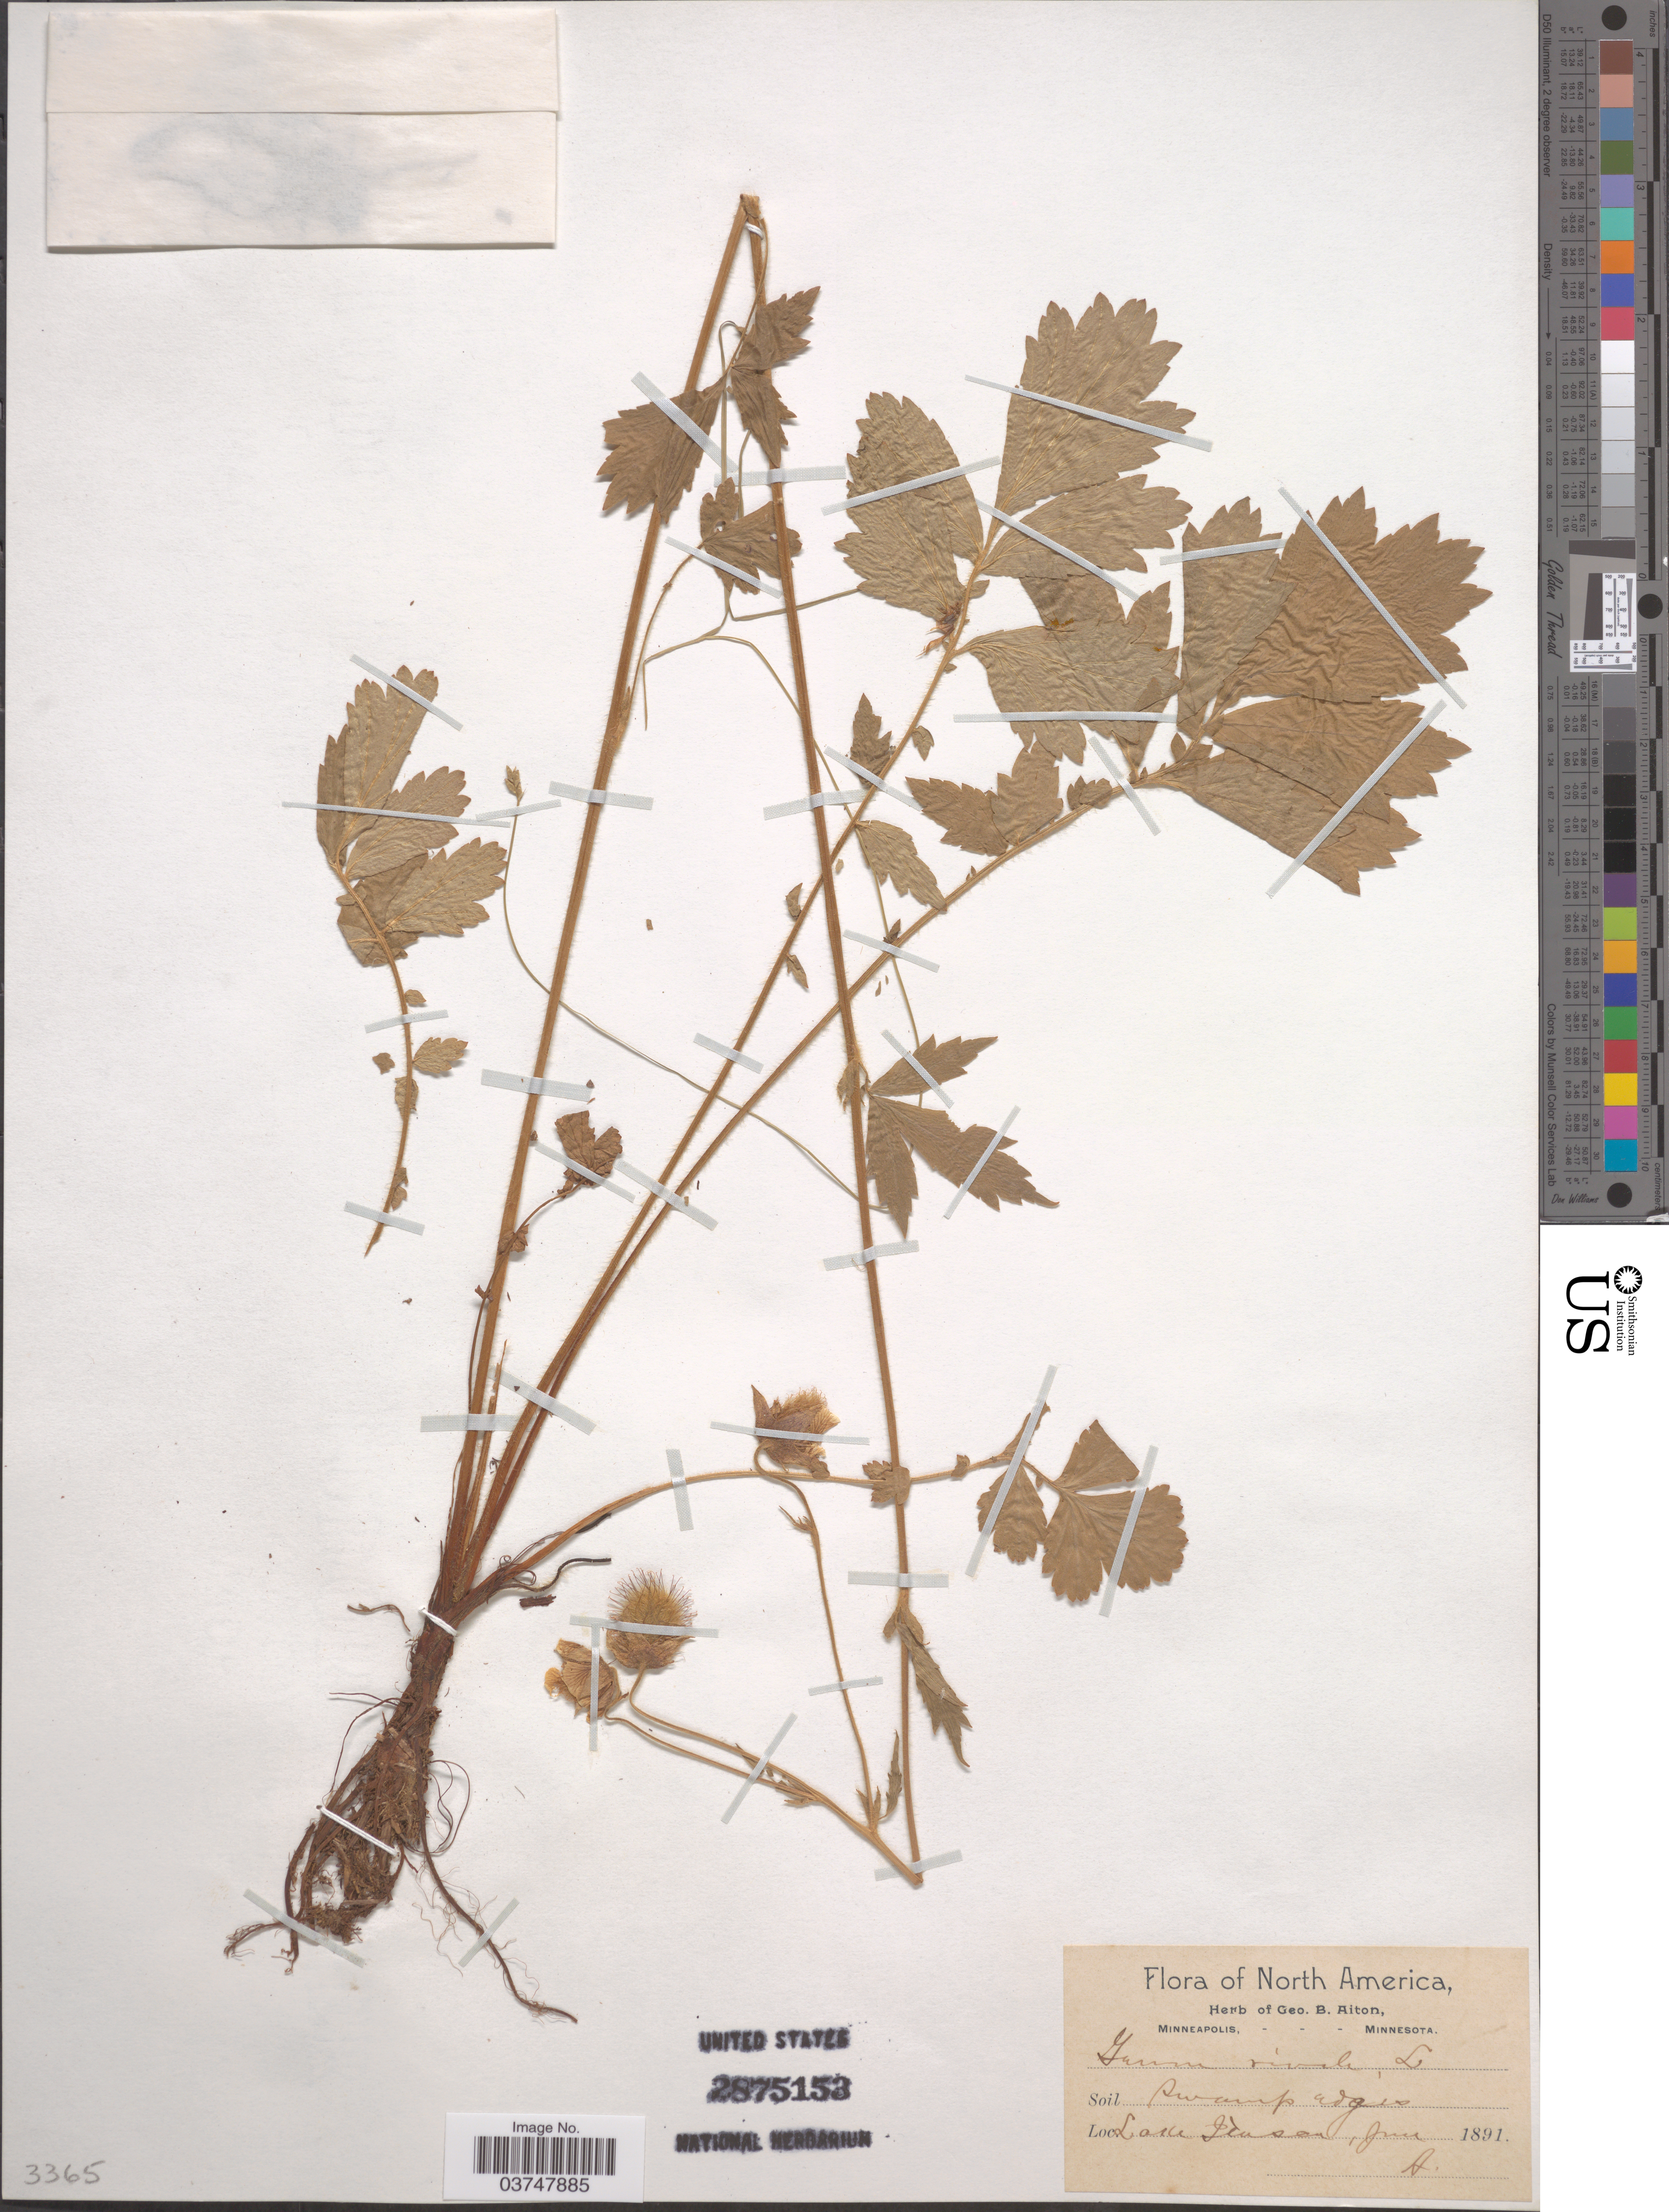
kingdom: Plantae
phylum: Tracheophyta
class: Magnoliopsida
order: Rosales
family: Rosaceae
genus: Geum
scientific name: Geum rivale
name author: L.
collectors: ex herb. Geo. B. Aiton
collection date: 1891-06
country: United States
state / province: Minnesota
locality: Lake Itasca.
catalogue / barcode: US 2875153